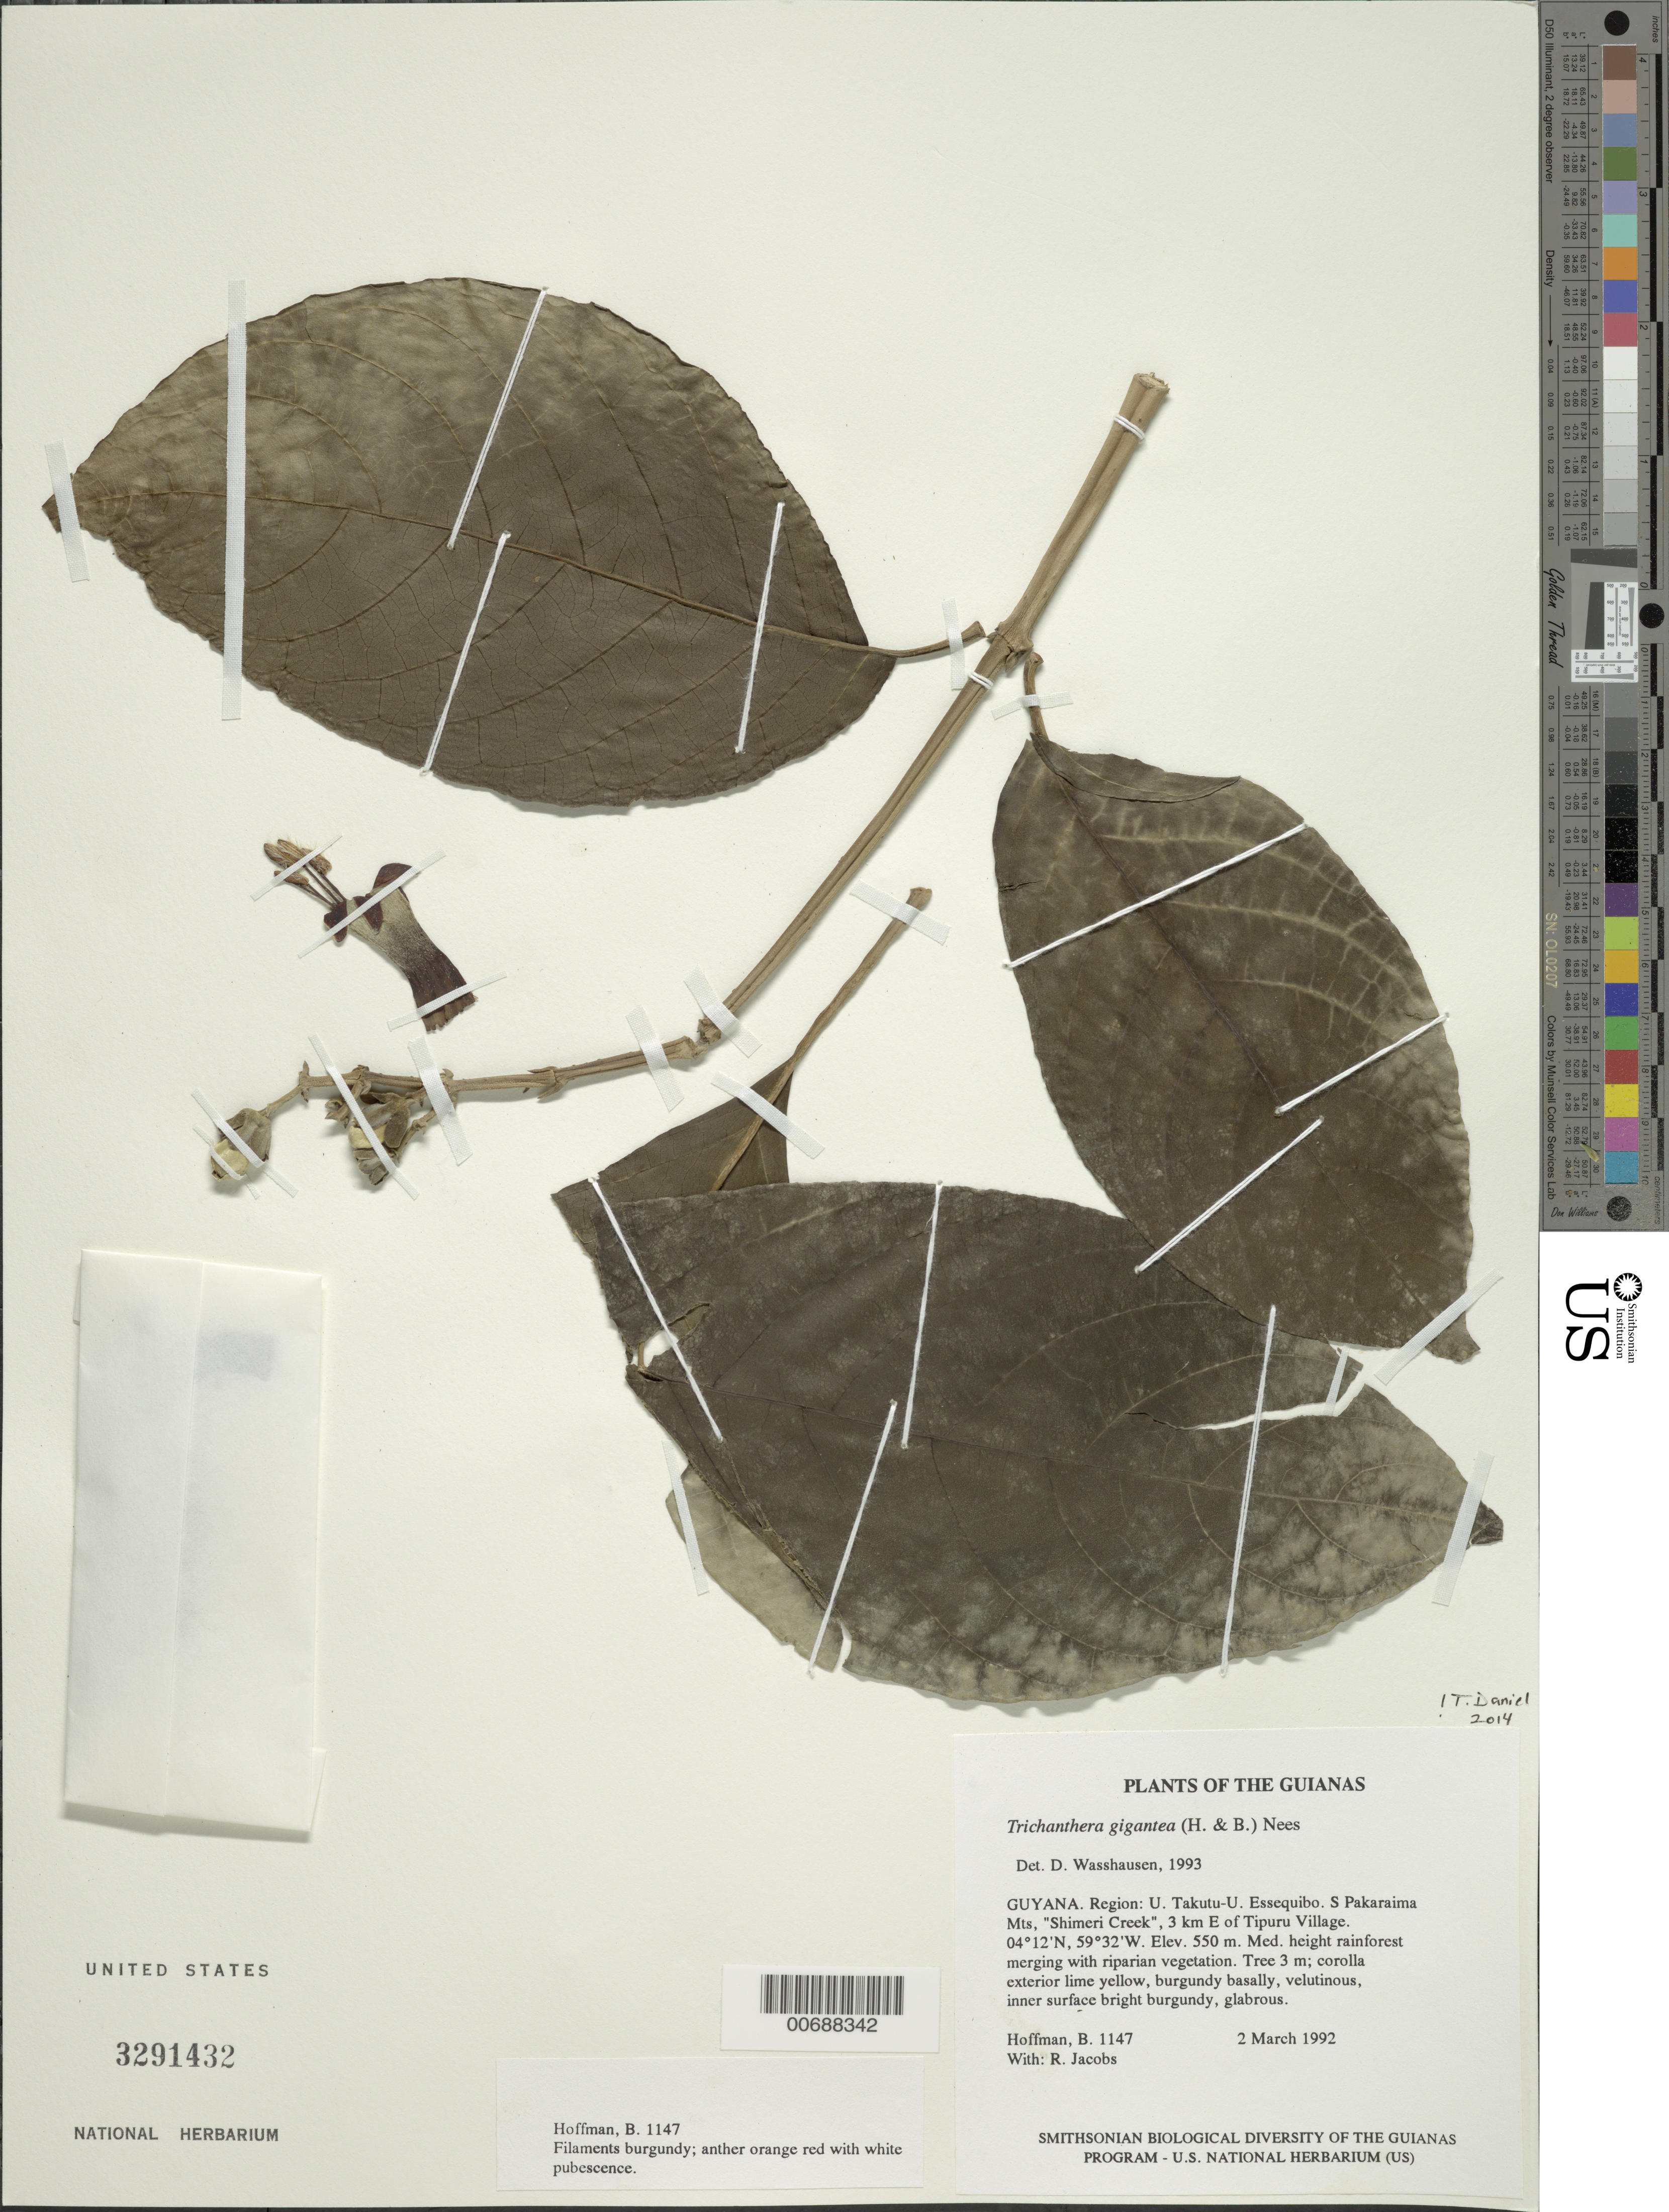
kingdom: Plantae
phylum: Tracheophyta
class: Magnoliopsida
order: Lamiales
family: Acanthaceae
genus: Trichanthera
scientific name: Trichanthera gigantea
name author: (Bonpl.) Nees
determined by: Wasshausen, Dieter C., (BOT), Smithsonian Institution - National Museum of Natural History (UNITED STATES)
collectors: B. Hoffman & R. Jacobs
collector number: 1147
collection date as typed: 2 March 1992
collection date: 1992-03-02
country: Guyana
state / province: U. Takutu-U. Essequibo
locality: S Pakaraima Mts, "Shimeri Creek", 3 km E of Tipuru Village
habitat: Med. height rainforest merging with riparian vegetation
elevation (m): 550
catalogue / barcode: US 3291432